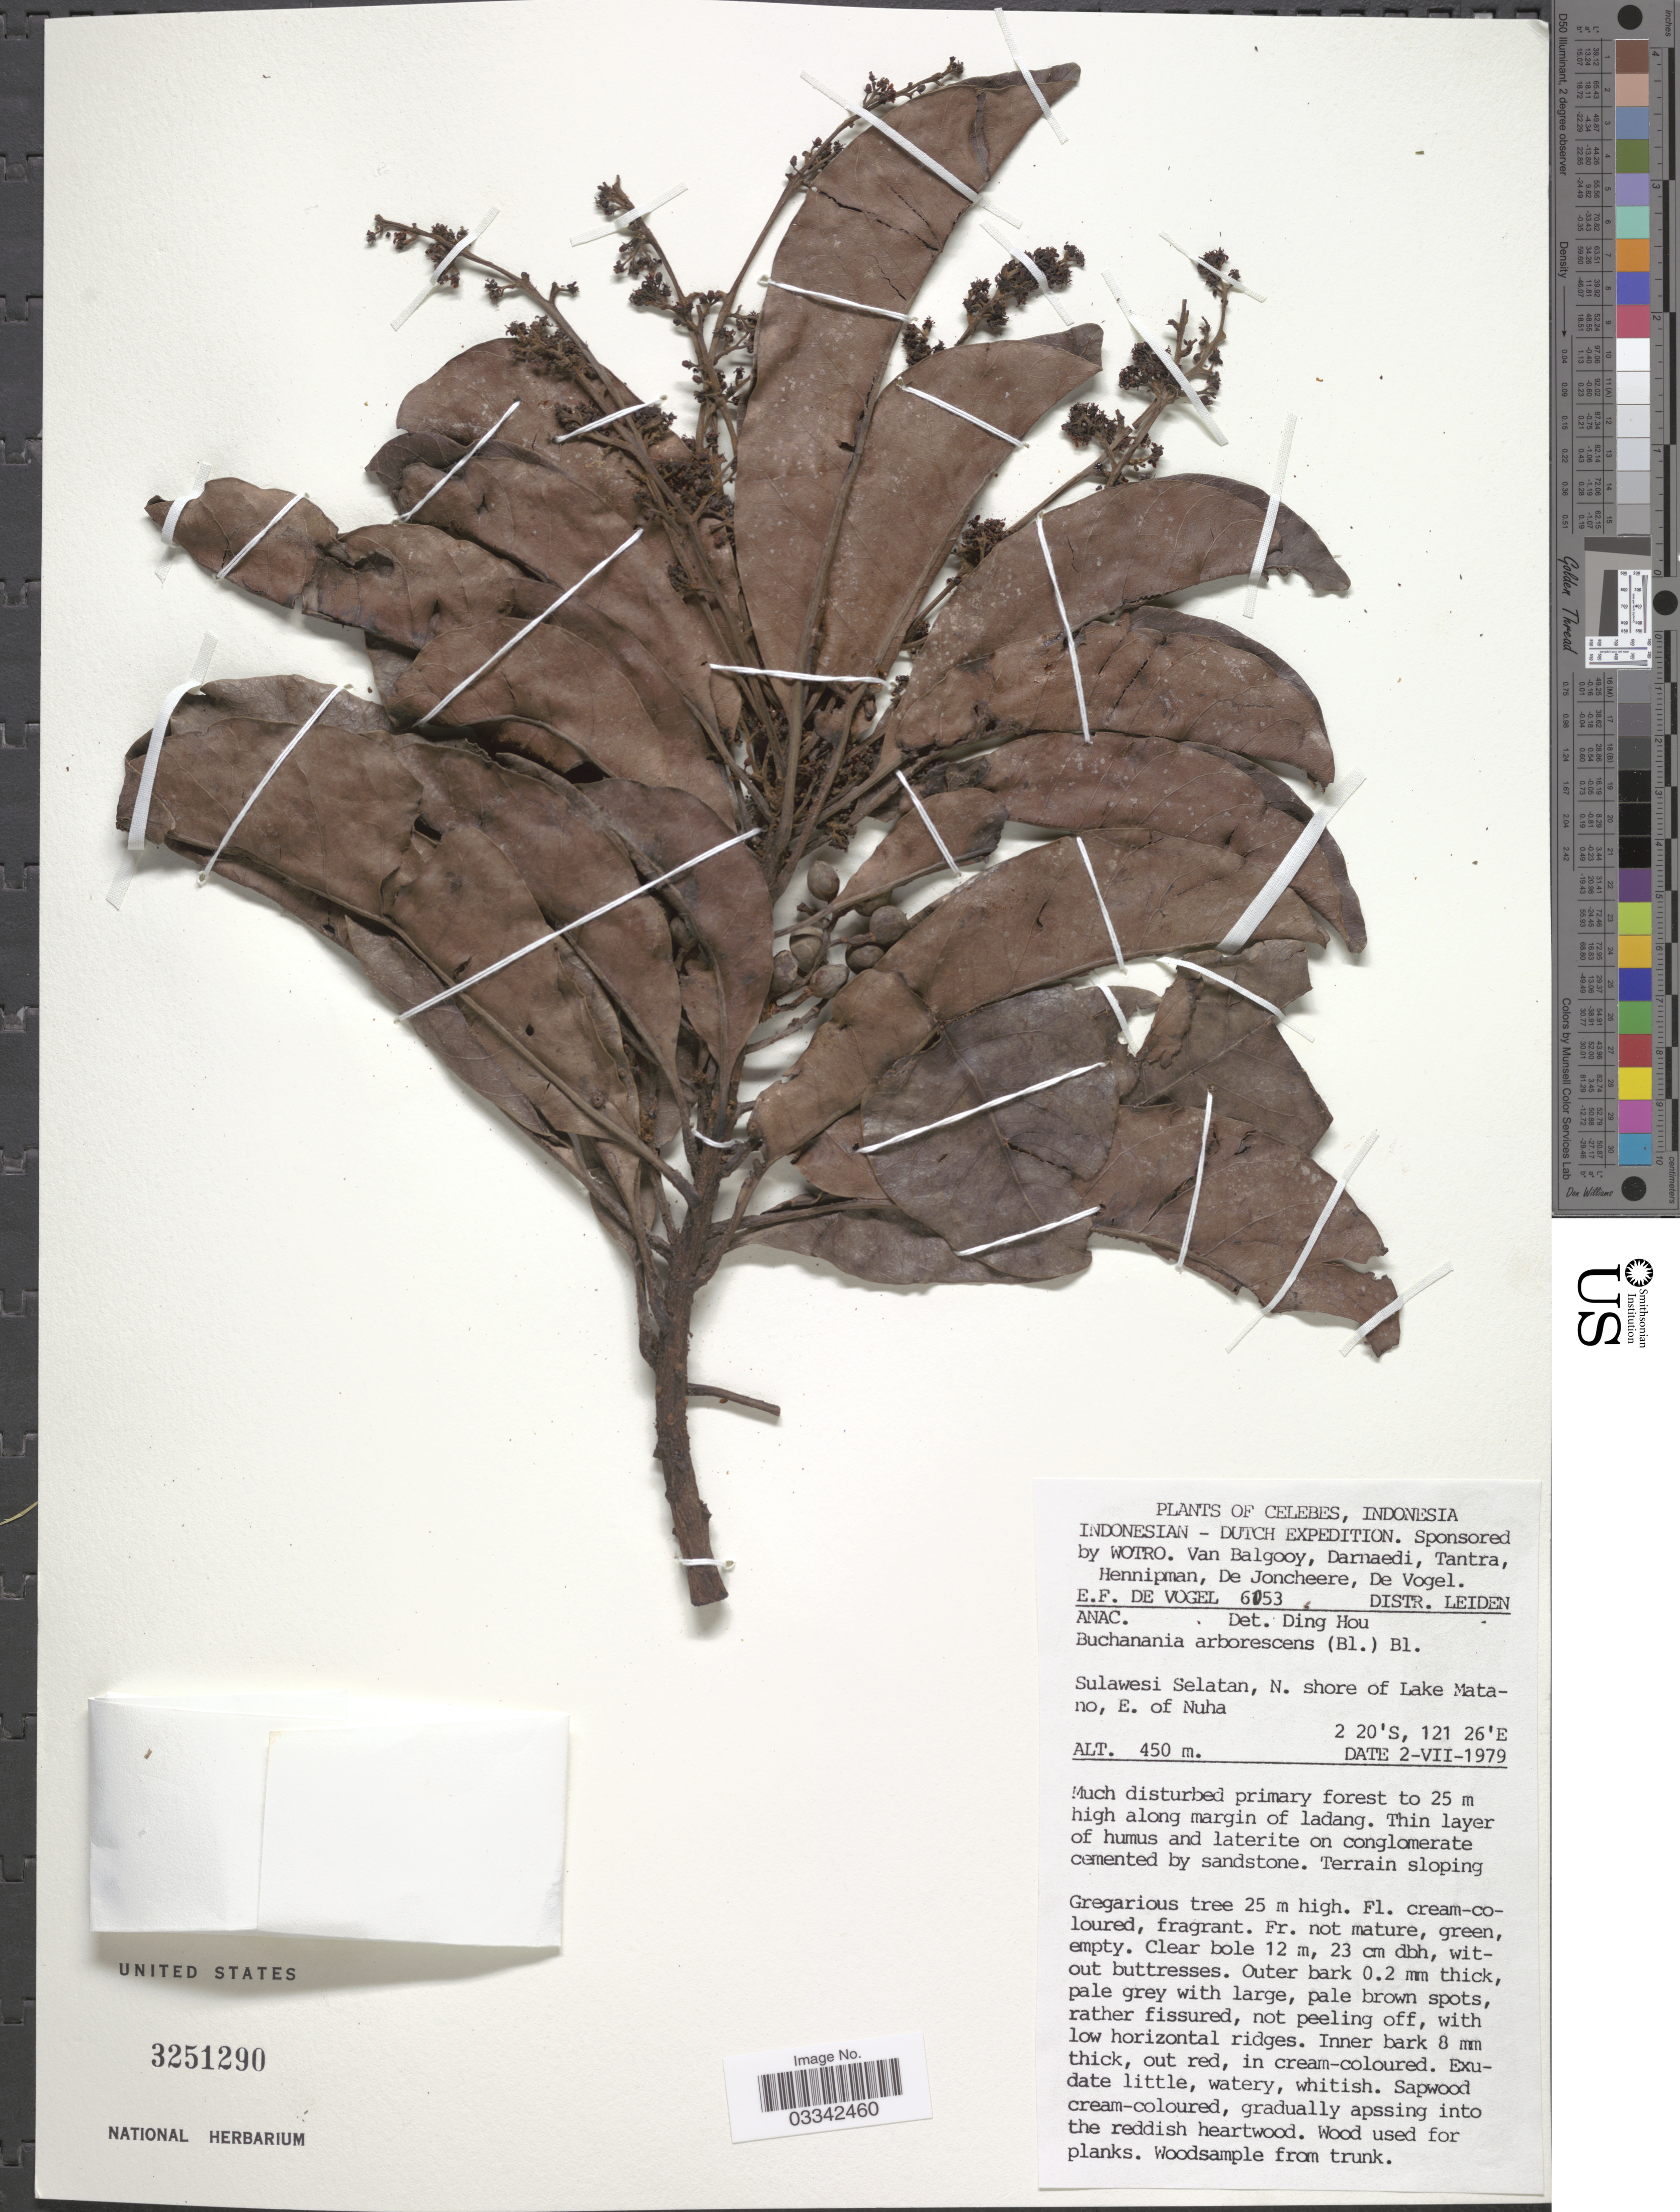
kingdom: Plantae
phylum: Tracheophyta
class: Magnoliopsida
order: Sapindales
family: Anacardiaceae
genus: Buchanania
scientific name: Buchanania arborescens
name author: (Blume) Blume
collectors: E. F. de Vogel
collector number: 6053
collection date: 1979-07-02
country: Indonesia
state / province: Sulawesi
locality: Celebes. Sulawesi Selatan, N. shore of Lake Matano, E. of Nuha.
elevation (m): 450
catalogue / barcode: US 3251290